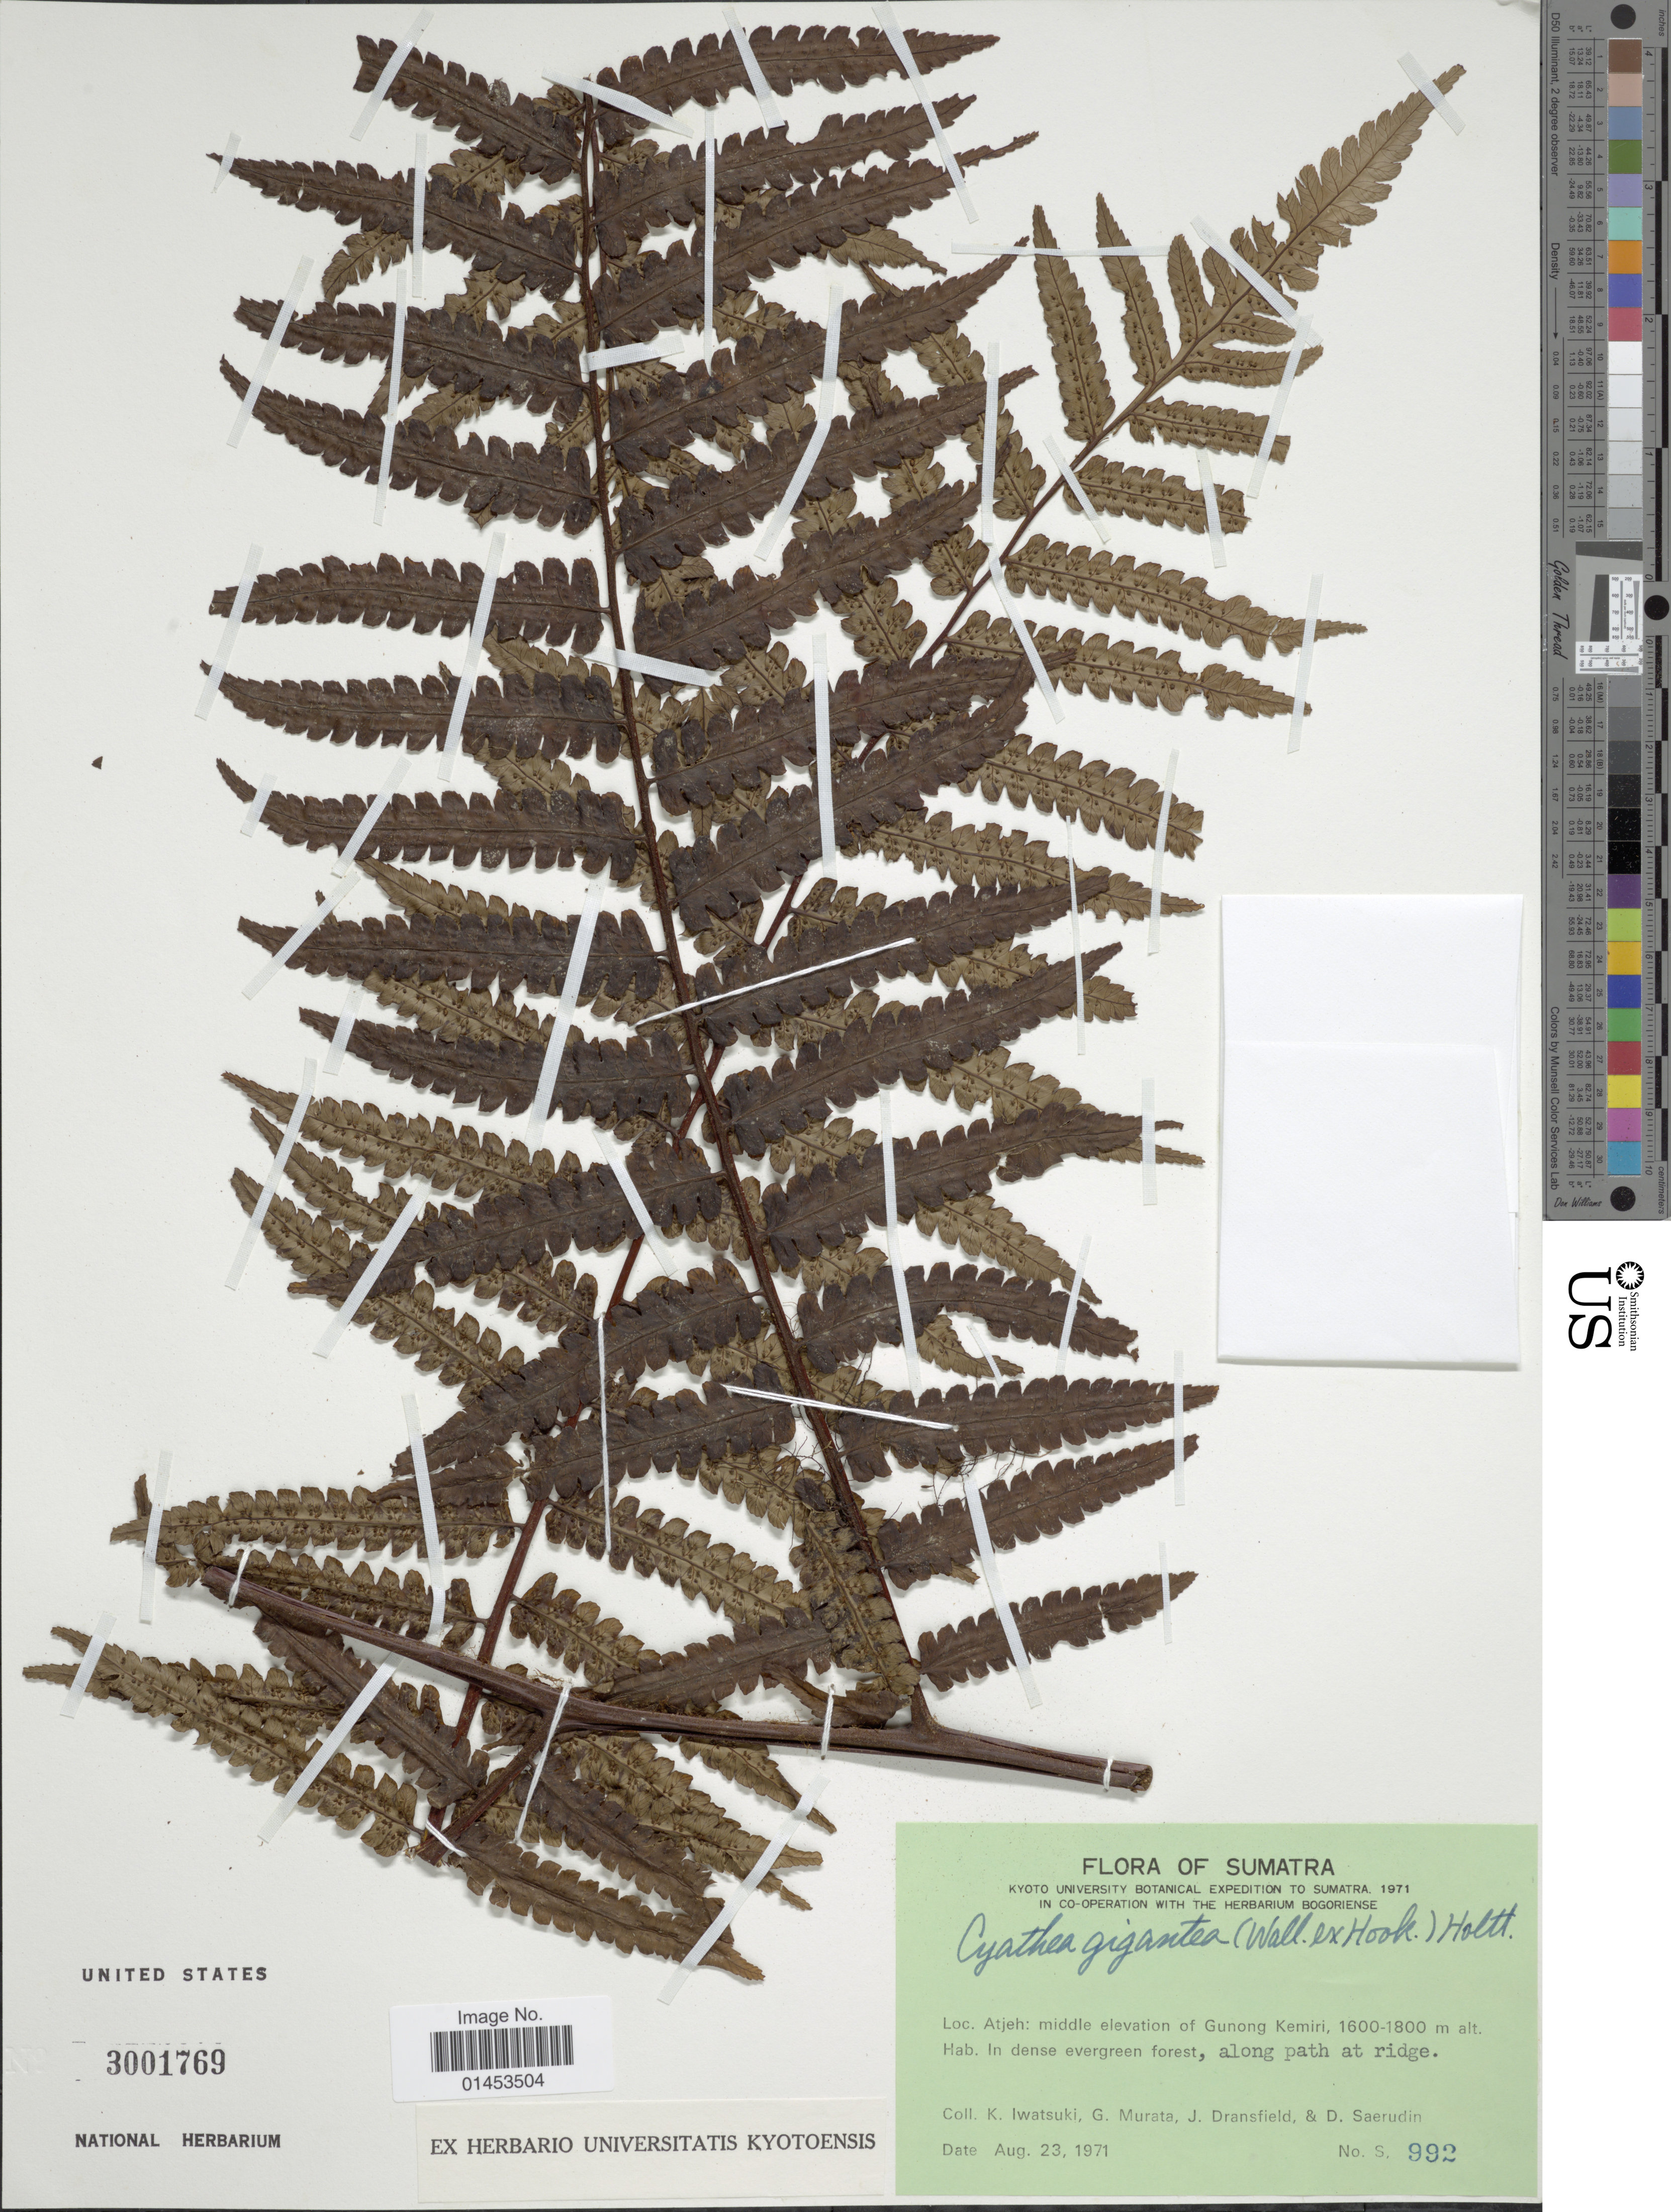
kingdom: Plantae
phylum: Tracheophyta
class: Polypodiopsida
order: Cyatheales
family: Cyatheaceae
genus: Cyathea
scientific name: Cyathea gigantea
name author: (Wall. ex Hook.) Holttum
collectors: K. Iwatsuki, J. Dransfield & D. Saerudin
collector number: S992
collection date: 1971-08-23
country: Indonesia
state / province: Sumatra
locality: Sumatra, Atjeh: middle elevation of Gunong Kemiri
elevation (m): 1600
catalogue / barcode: US 3001769